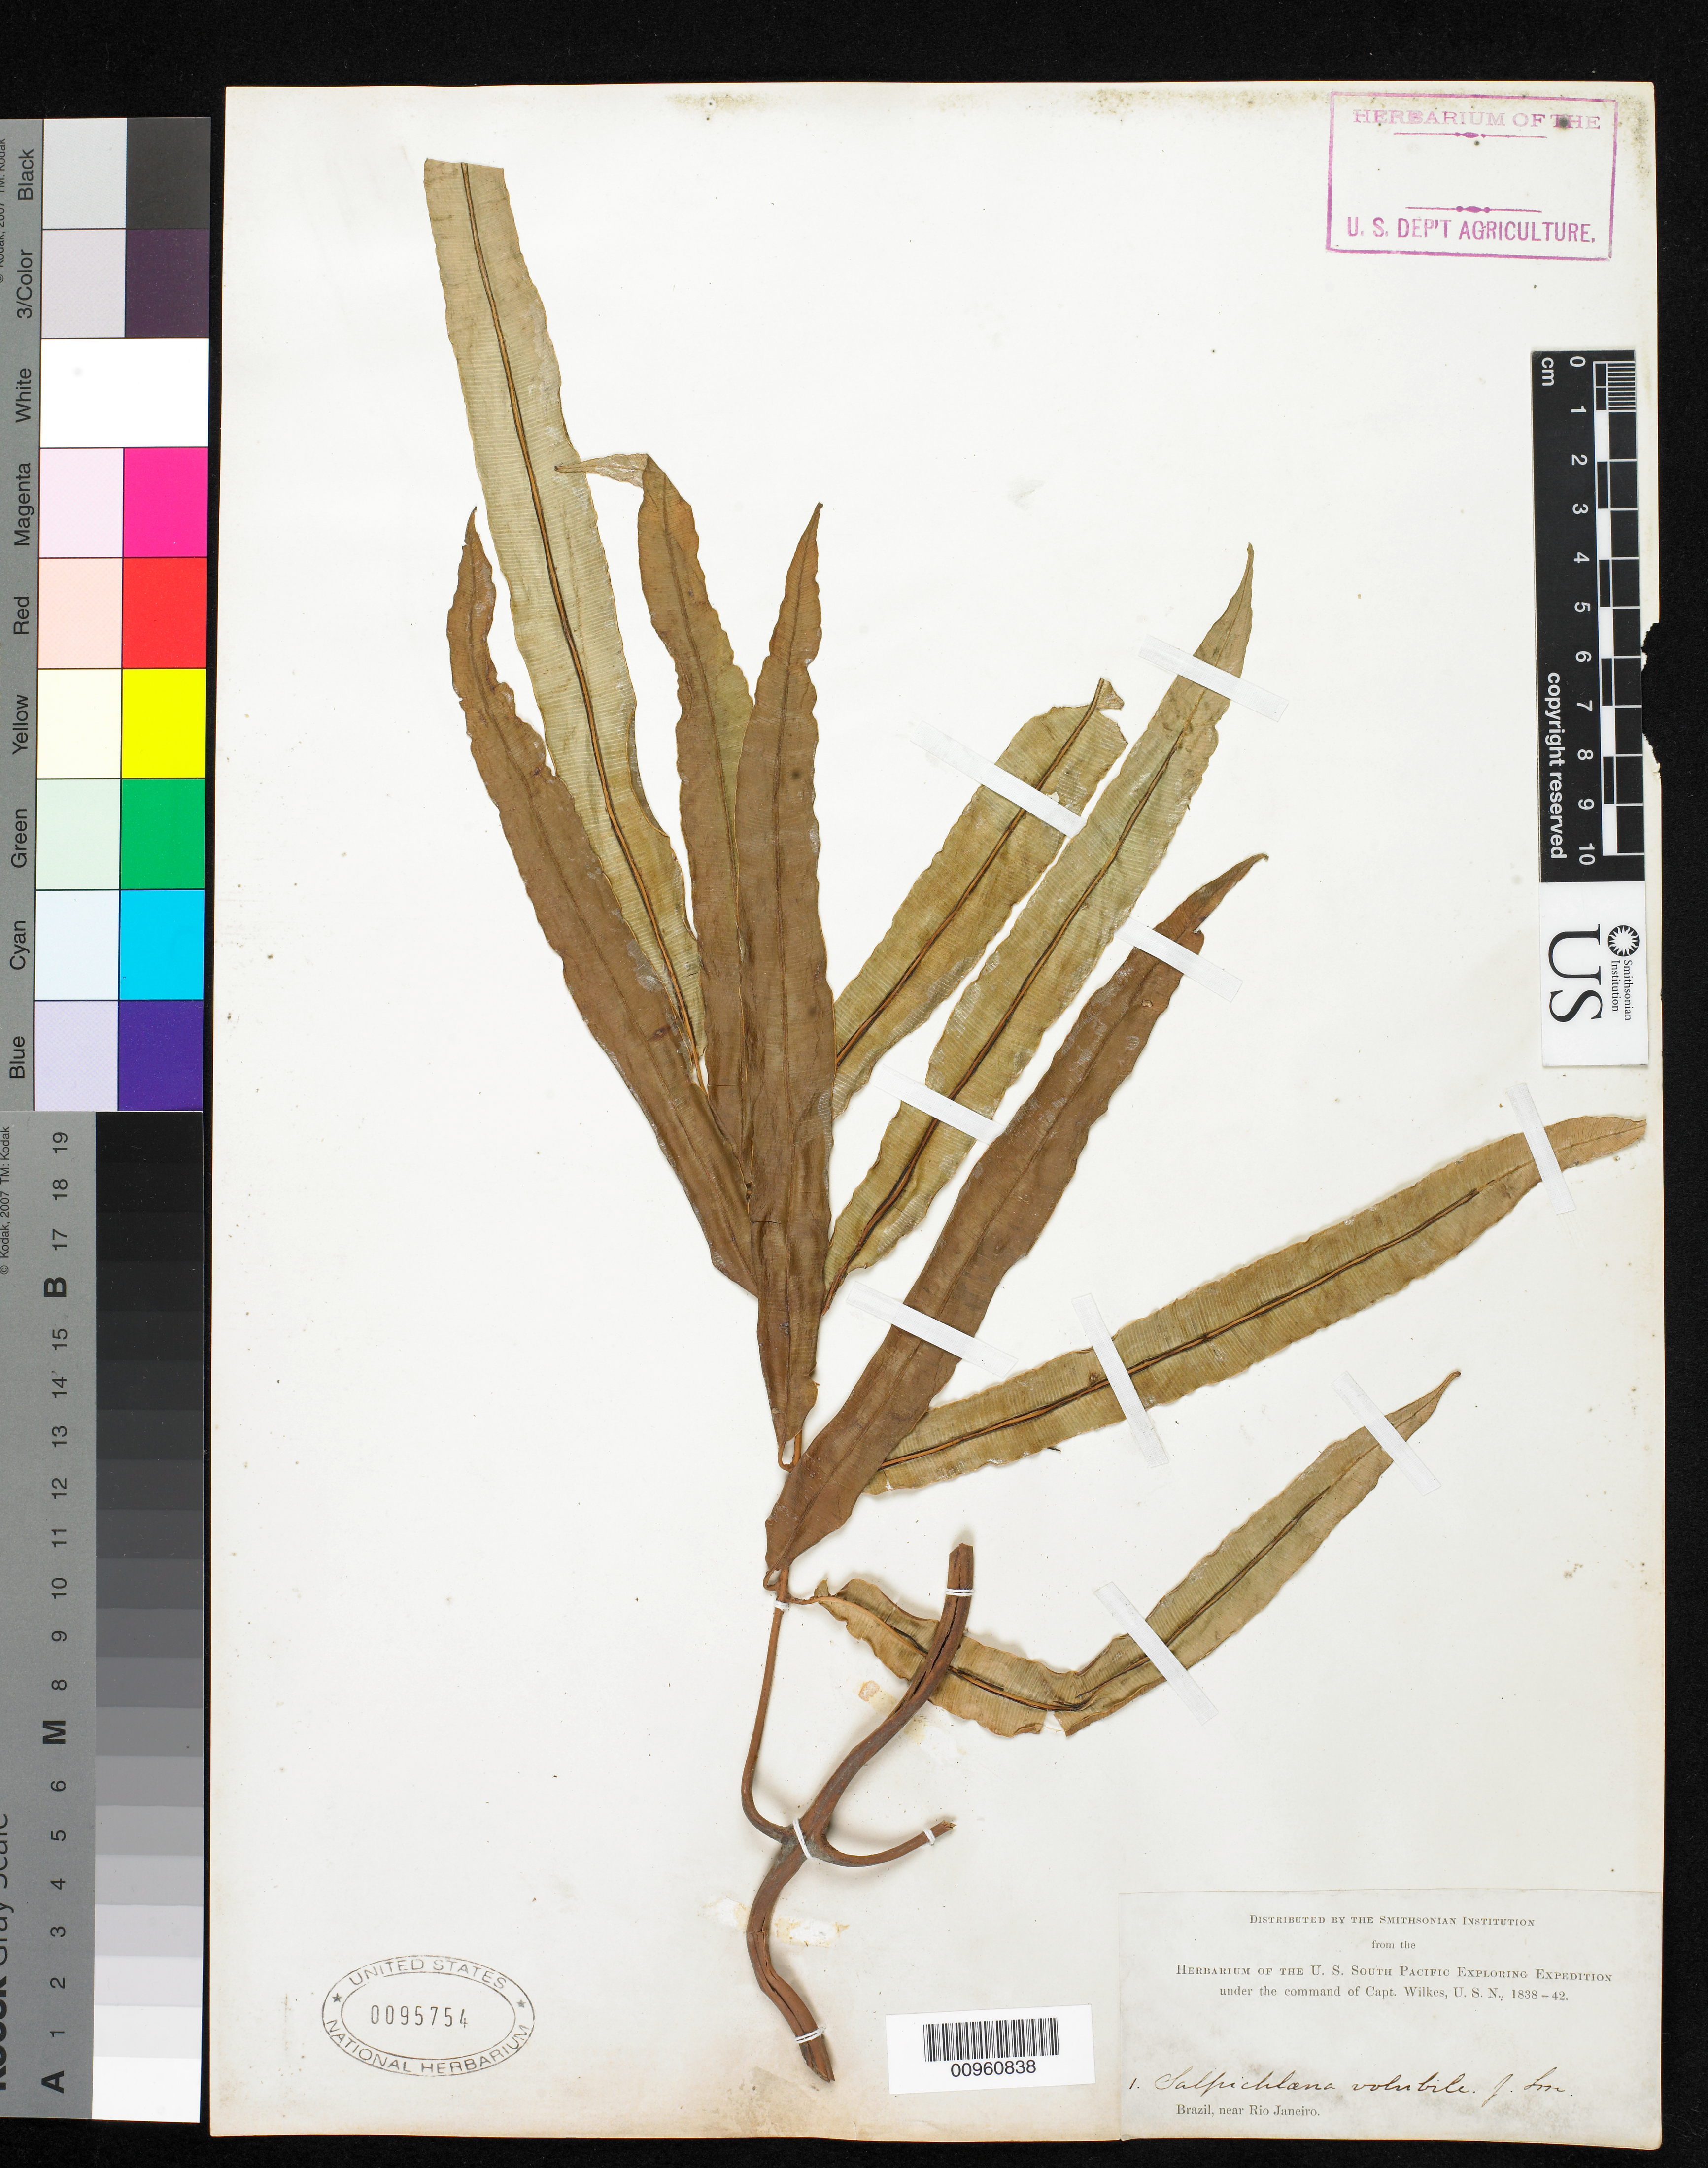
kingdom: Plantae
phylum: Tracheophyta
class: Polypodiopsida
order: Polypodiales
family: Blechnaceae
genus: Salpichlaena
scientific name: Salpichlaena volubilis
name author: (Kaulf.) J. Sm.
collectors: Wilkes Explor. Exped.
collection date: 1838/1842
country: Brazil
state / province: Rio de Janeiro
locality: Brazil, near Rio de Janeiro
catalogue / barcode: US 95754